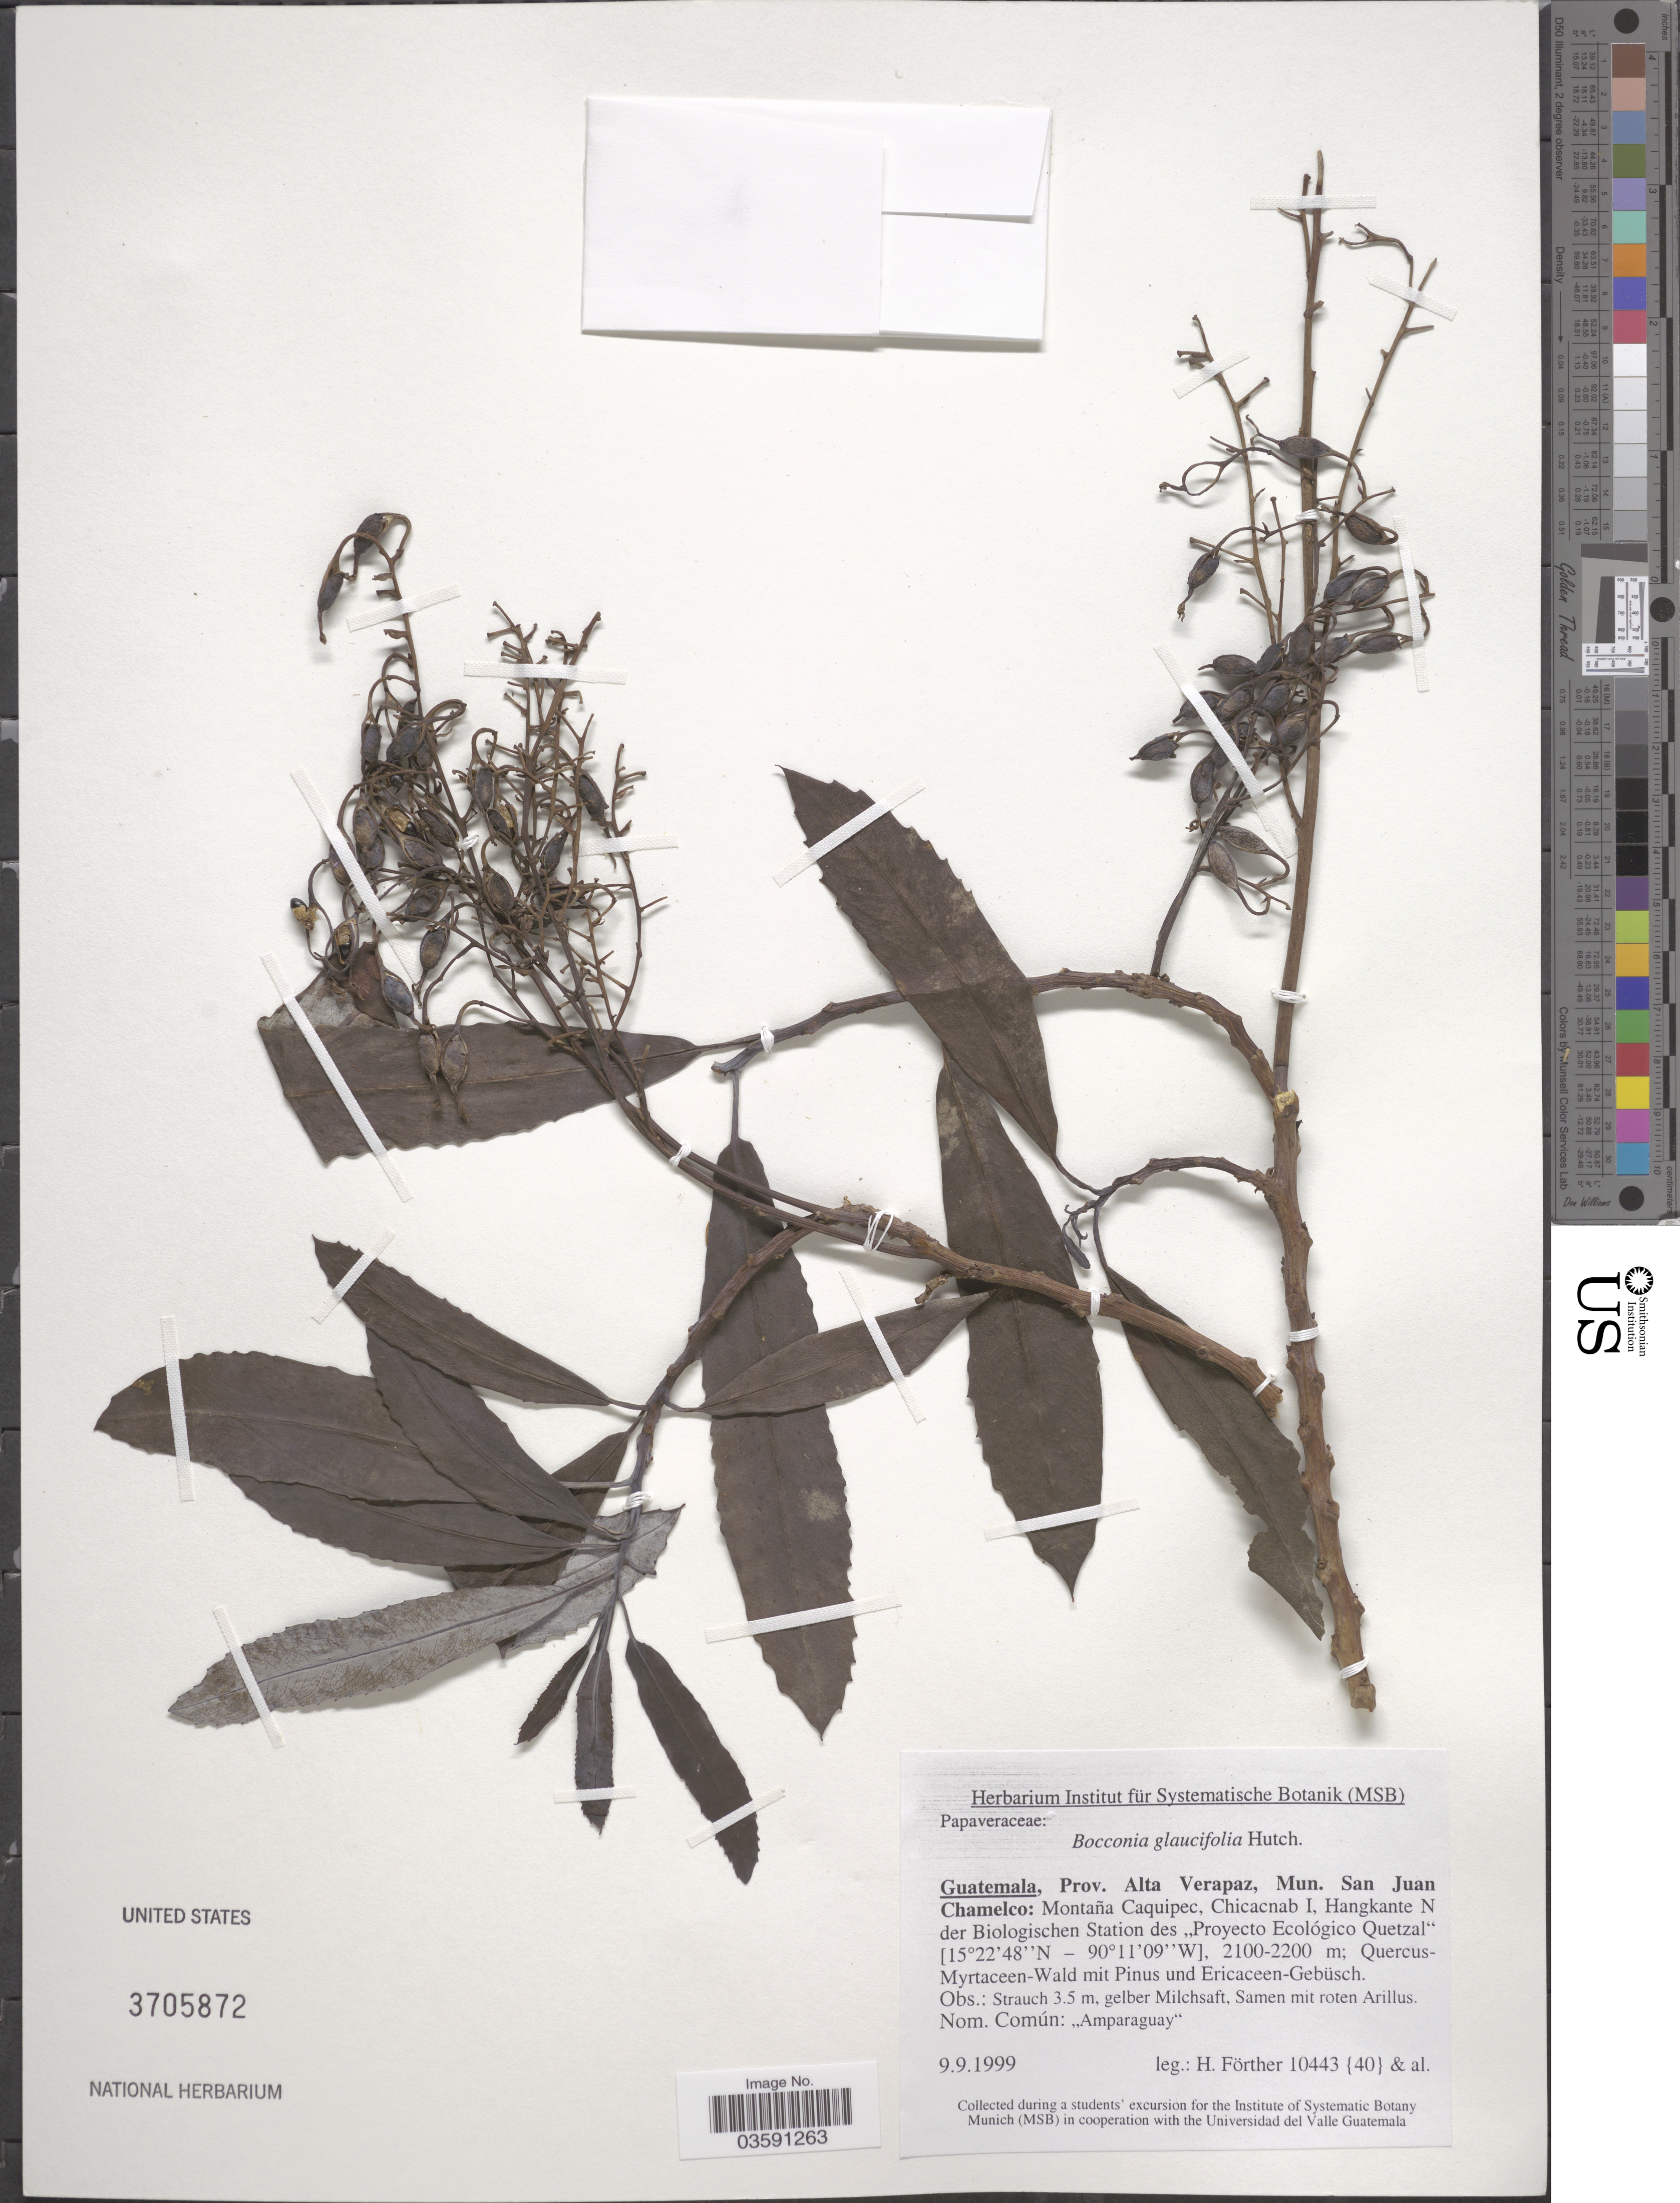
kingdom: Plantae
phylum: Tracheophyta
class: Magnoliopsida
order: Ranunculales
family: Papaveraceae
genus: Bocconia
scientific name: Bocconia glaucifolia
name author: Hutch.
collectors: H. Förther & et al.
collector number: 10443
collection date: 1999-09-09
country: Guatemala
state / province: Alta Verapaz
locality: Mun. San Juan Chamelco: Montaña Caquipec, Chicacnab I, Hangkante N der Biologischen Station des „Proyecto Ecológico Quetzal“.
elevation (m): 2100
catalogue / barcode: US 3705872